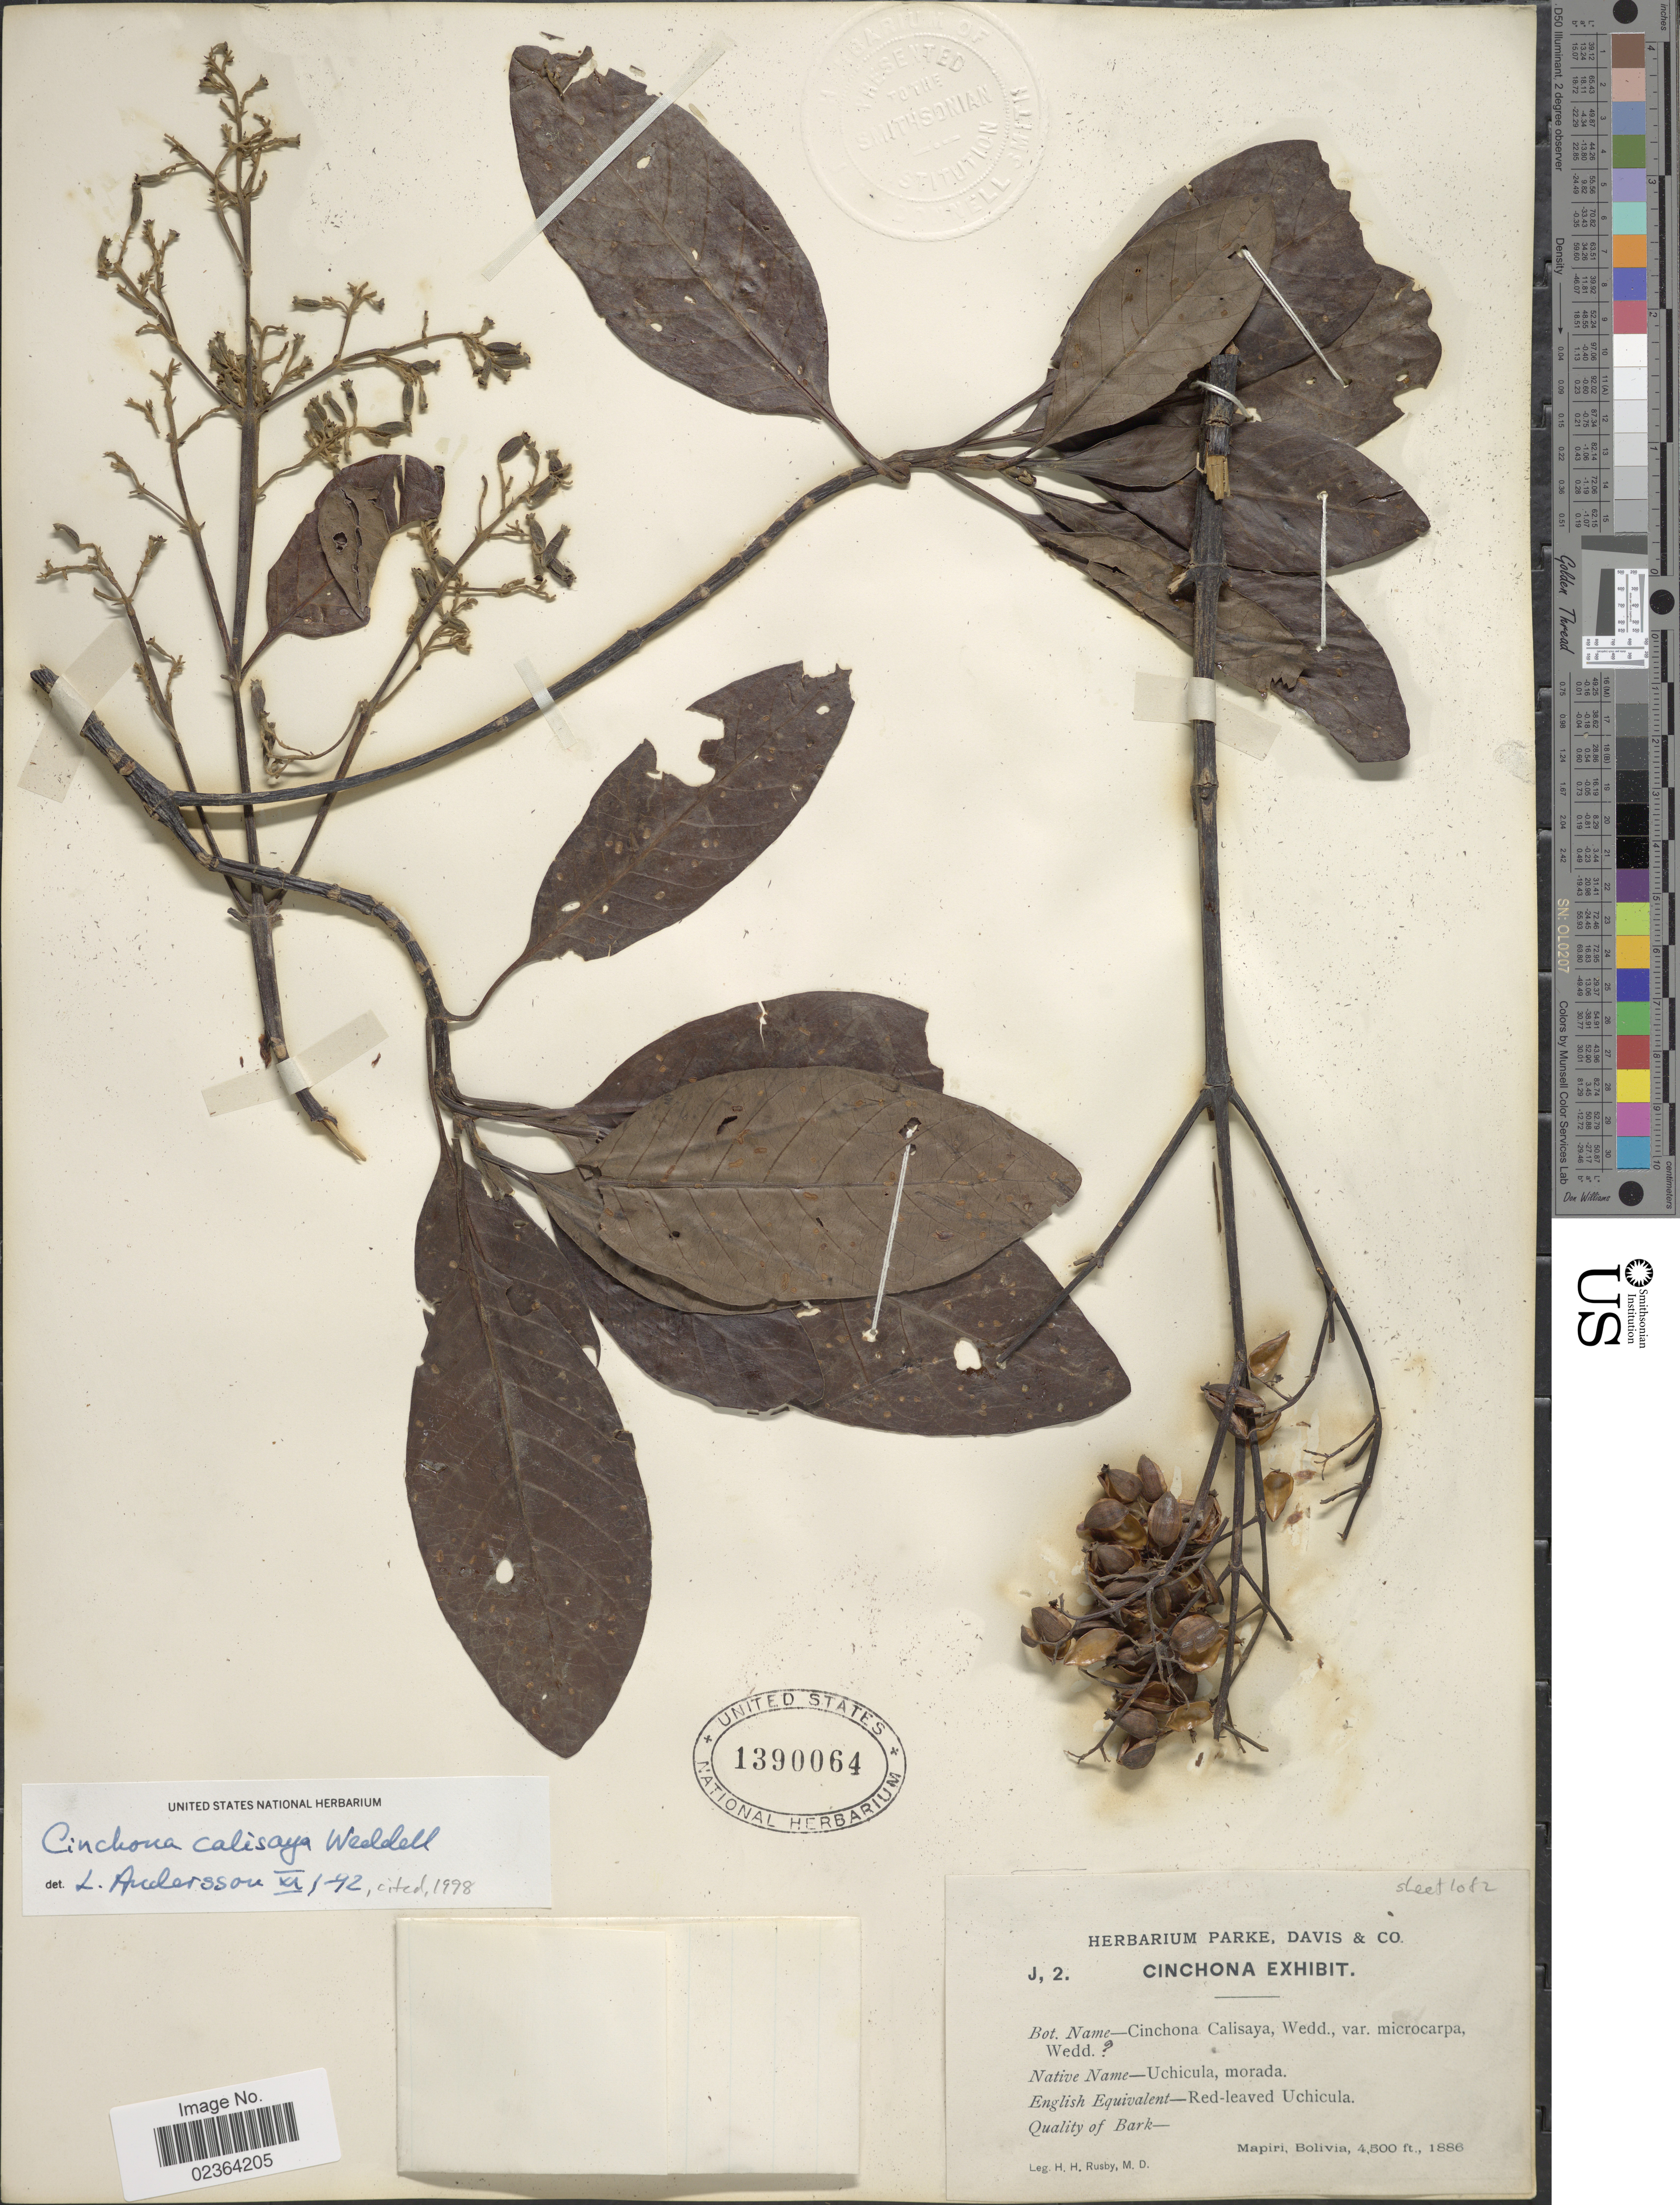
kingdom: Plantae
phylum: Tracheophyta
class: Magnoliopsida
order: Gentianales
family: Rubiaceae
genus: Cinchona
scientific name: Cinchona calisaya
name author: Wedd.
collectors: H. H. Rusby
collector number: J, 3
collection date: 1886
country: Bolivia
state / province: La Páz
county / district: Larecaja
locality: Mapiri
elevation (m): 1372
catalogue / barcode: US 1390064